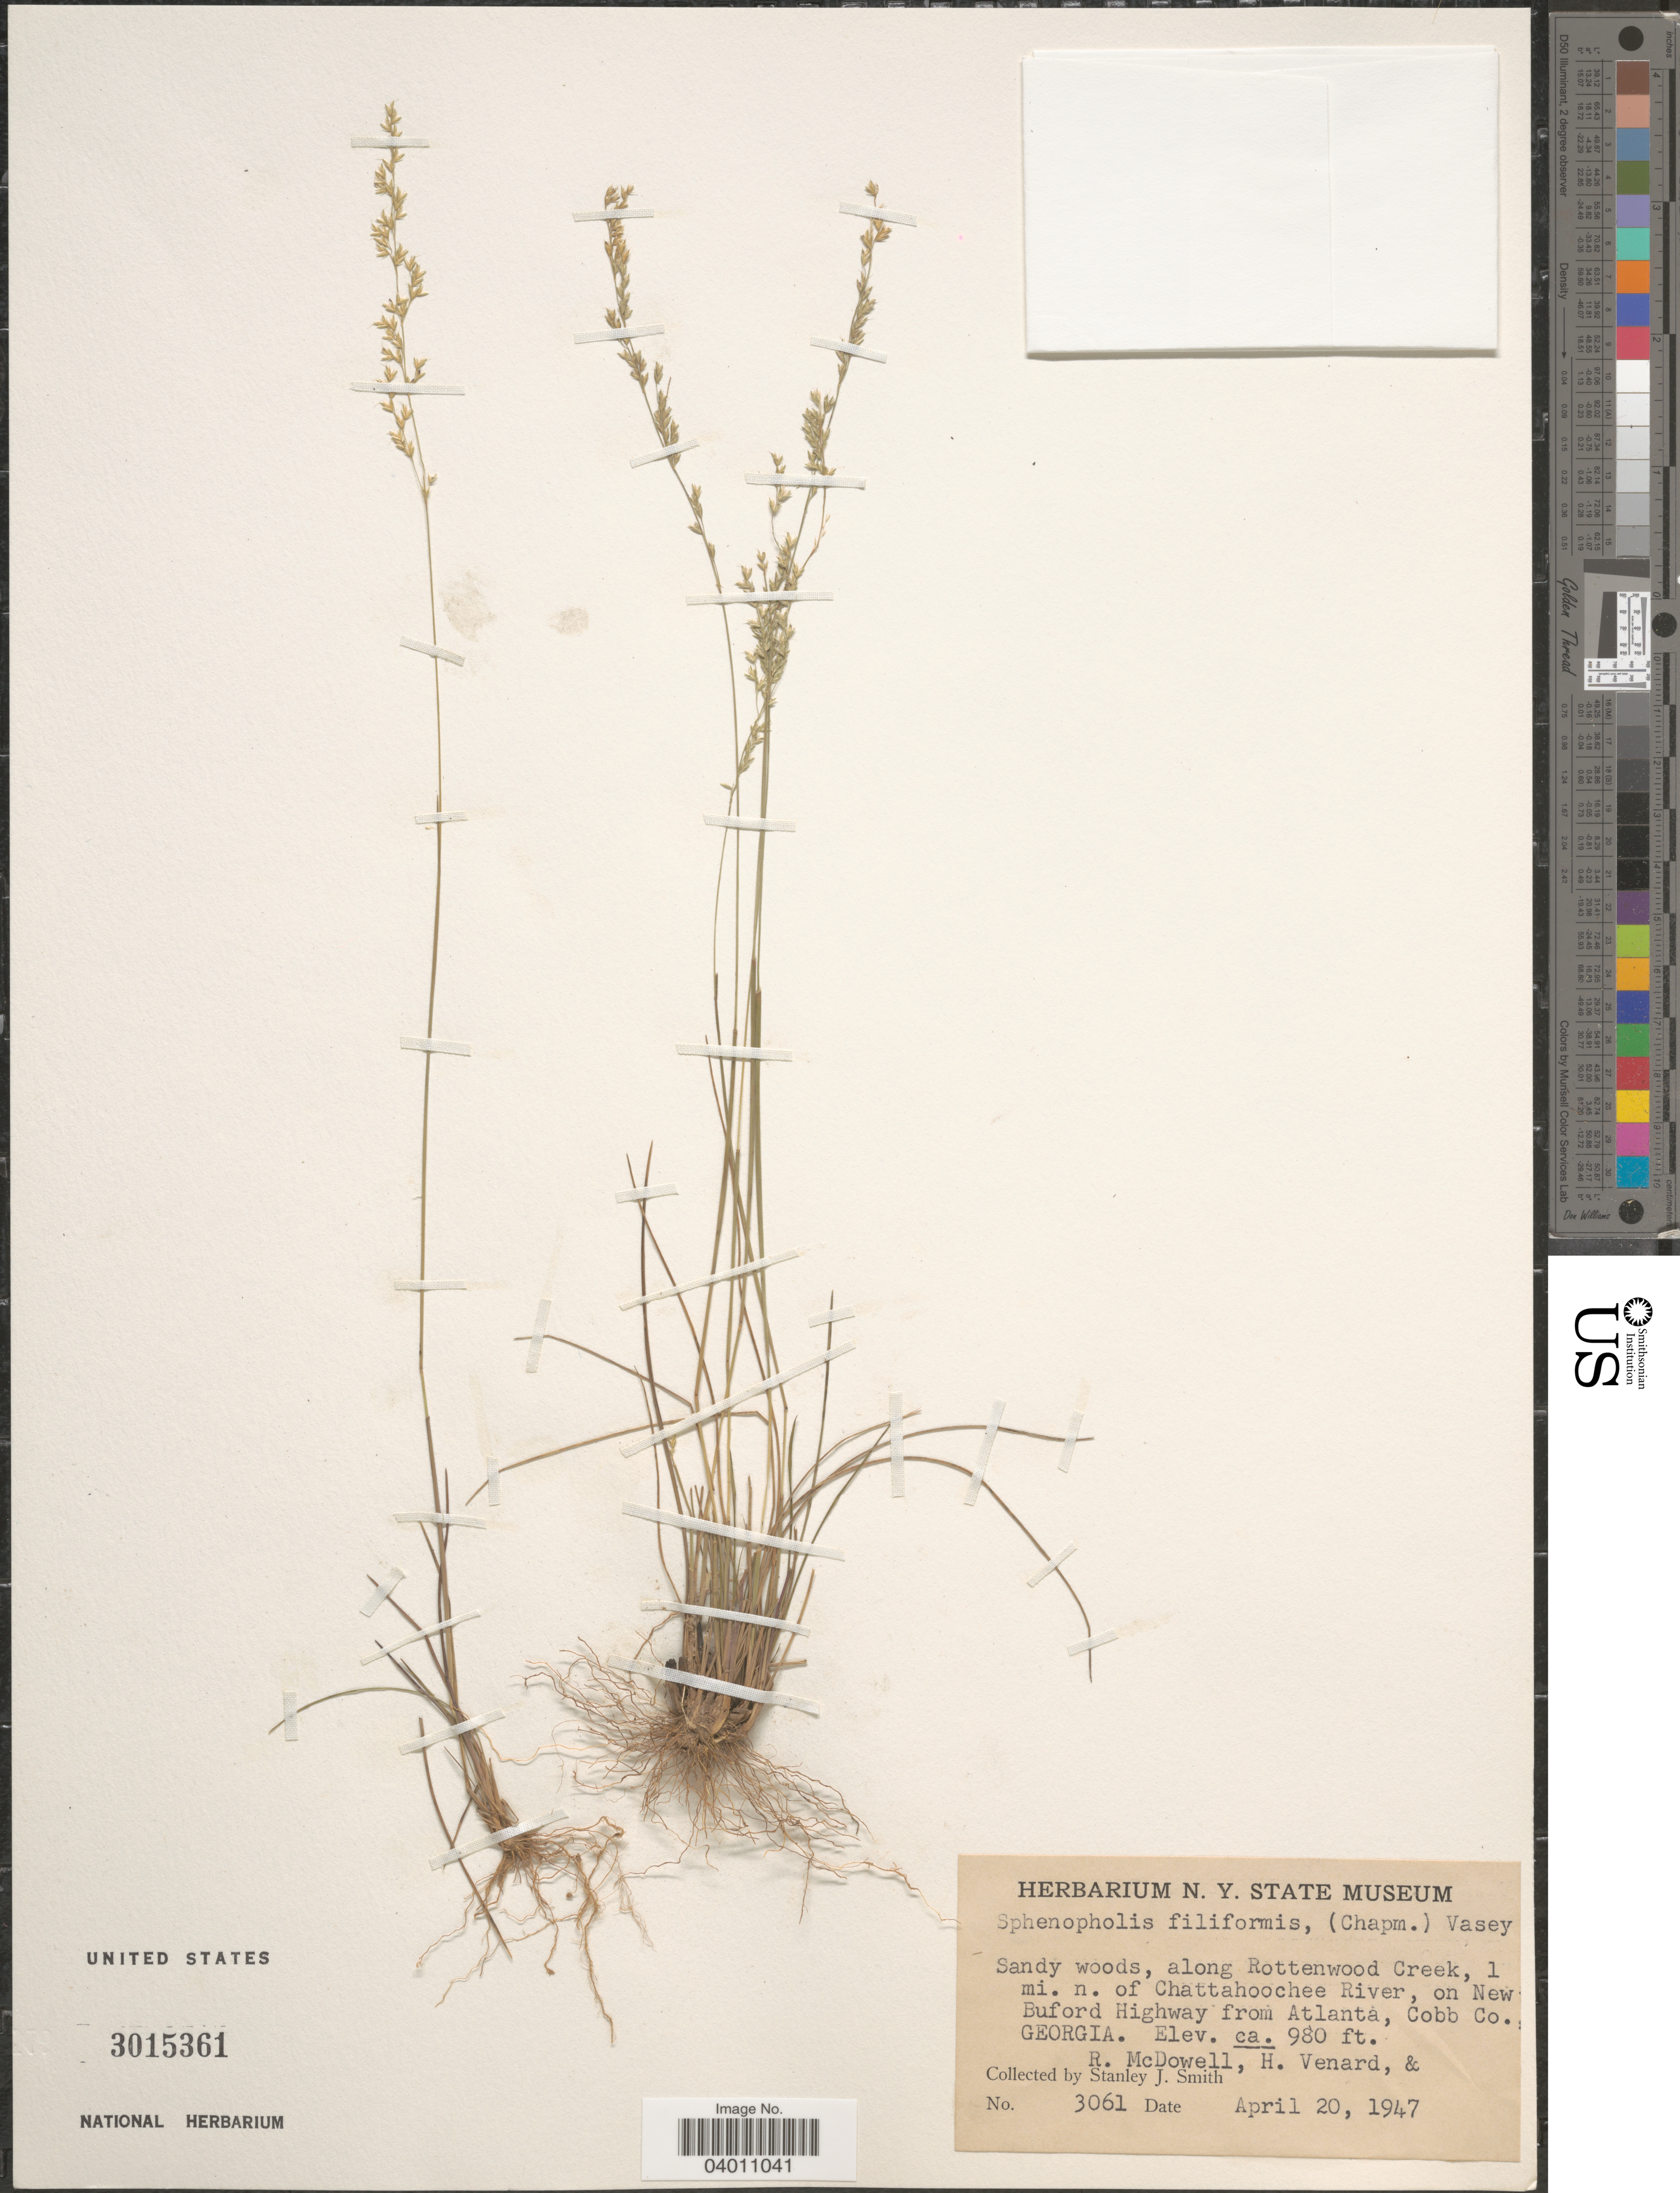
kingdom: Plantae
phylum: Tracheophyta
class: Liliopsida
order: Poales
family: Poaceae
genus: Sphenopholis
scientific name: Sphenopholis filiformis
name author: (Chapm.) Scribn.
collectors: R. McDowell, H. Venard & S. Smith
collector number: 3061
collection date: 1947-04-20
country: United States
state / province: Georgia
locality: Sandy woods, along Rottenwood Creek, 1 mi. n. of Chattahoochee River, on New Buford Highway from Atlanta, Cobb Co.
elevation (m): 299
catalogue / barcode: US 3015361